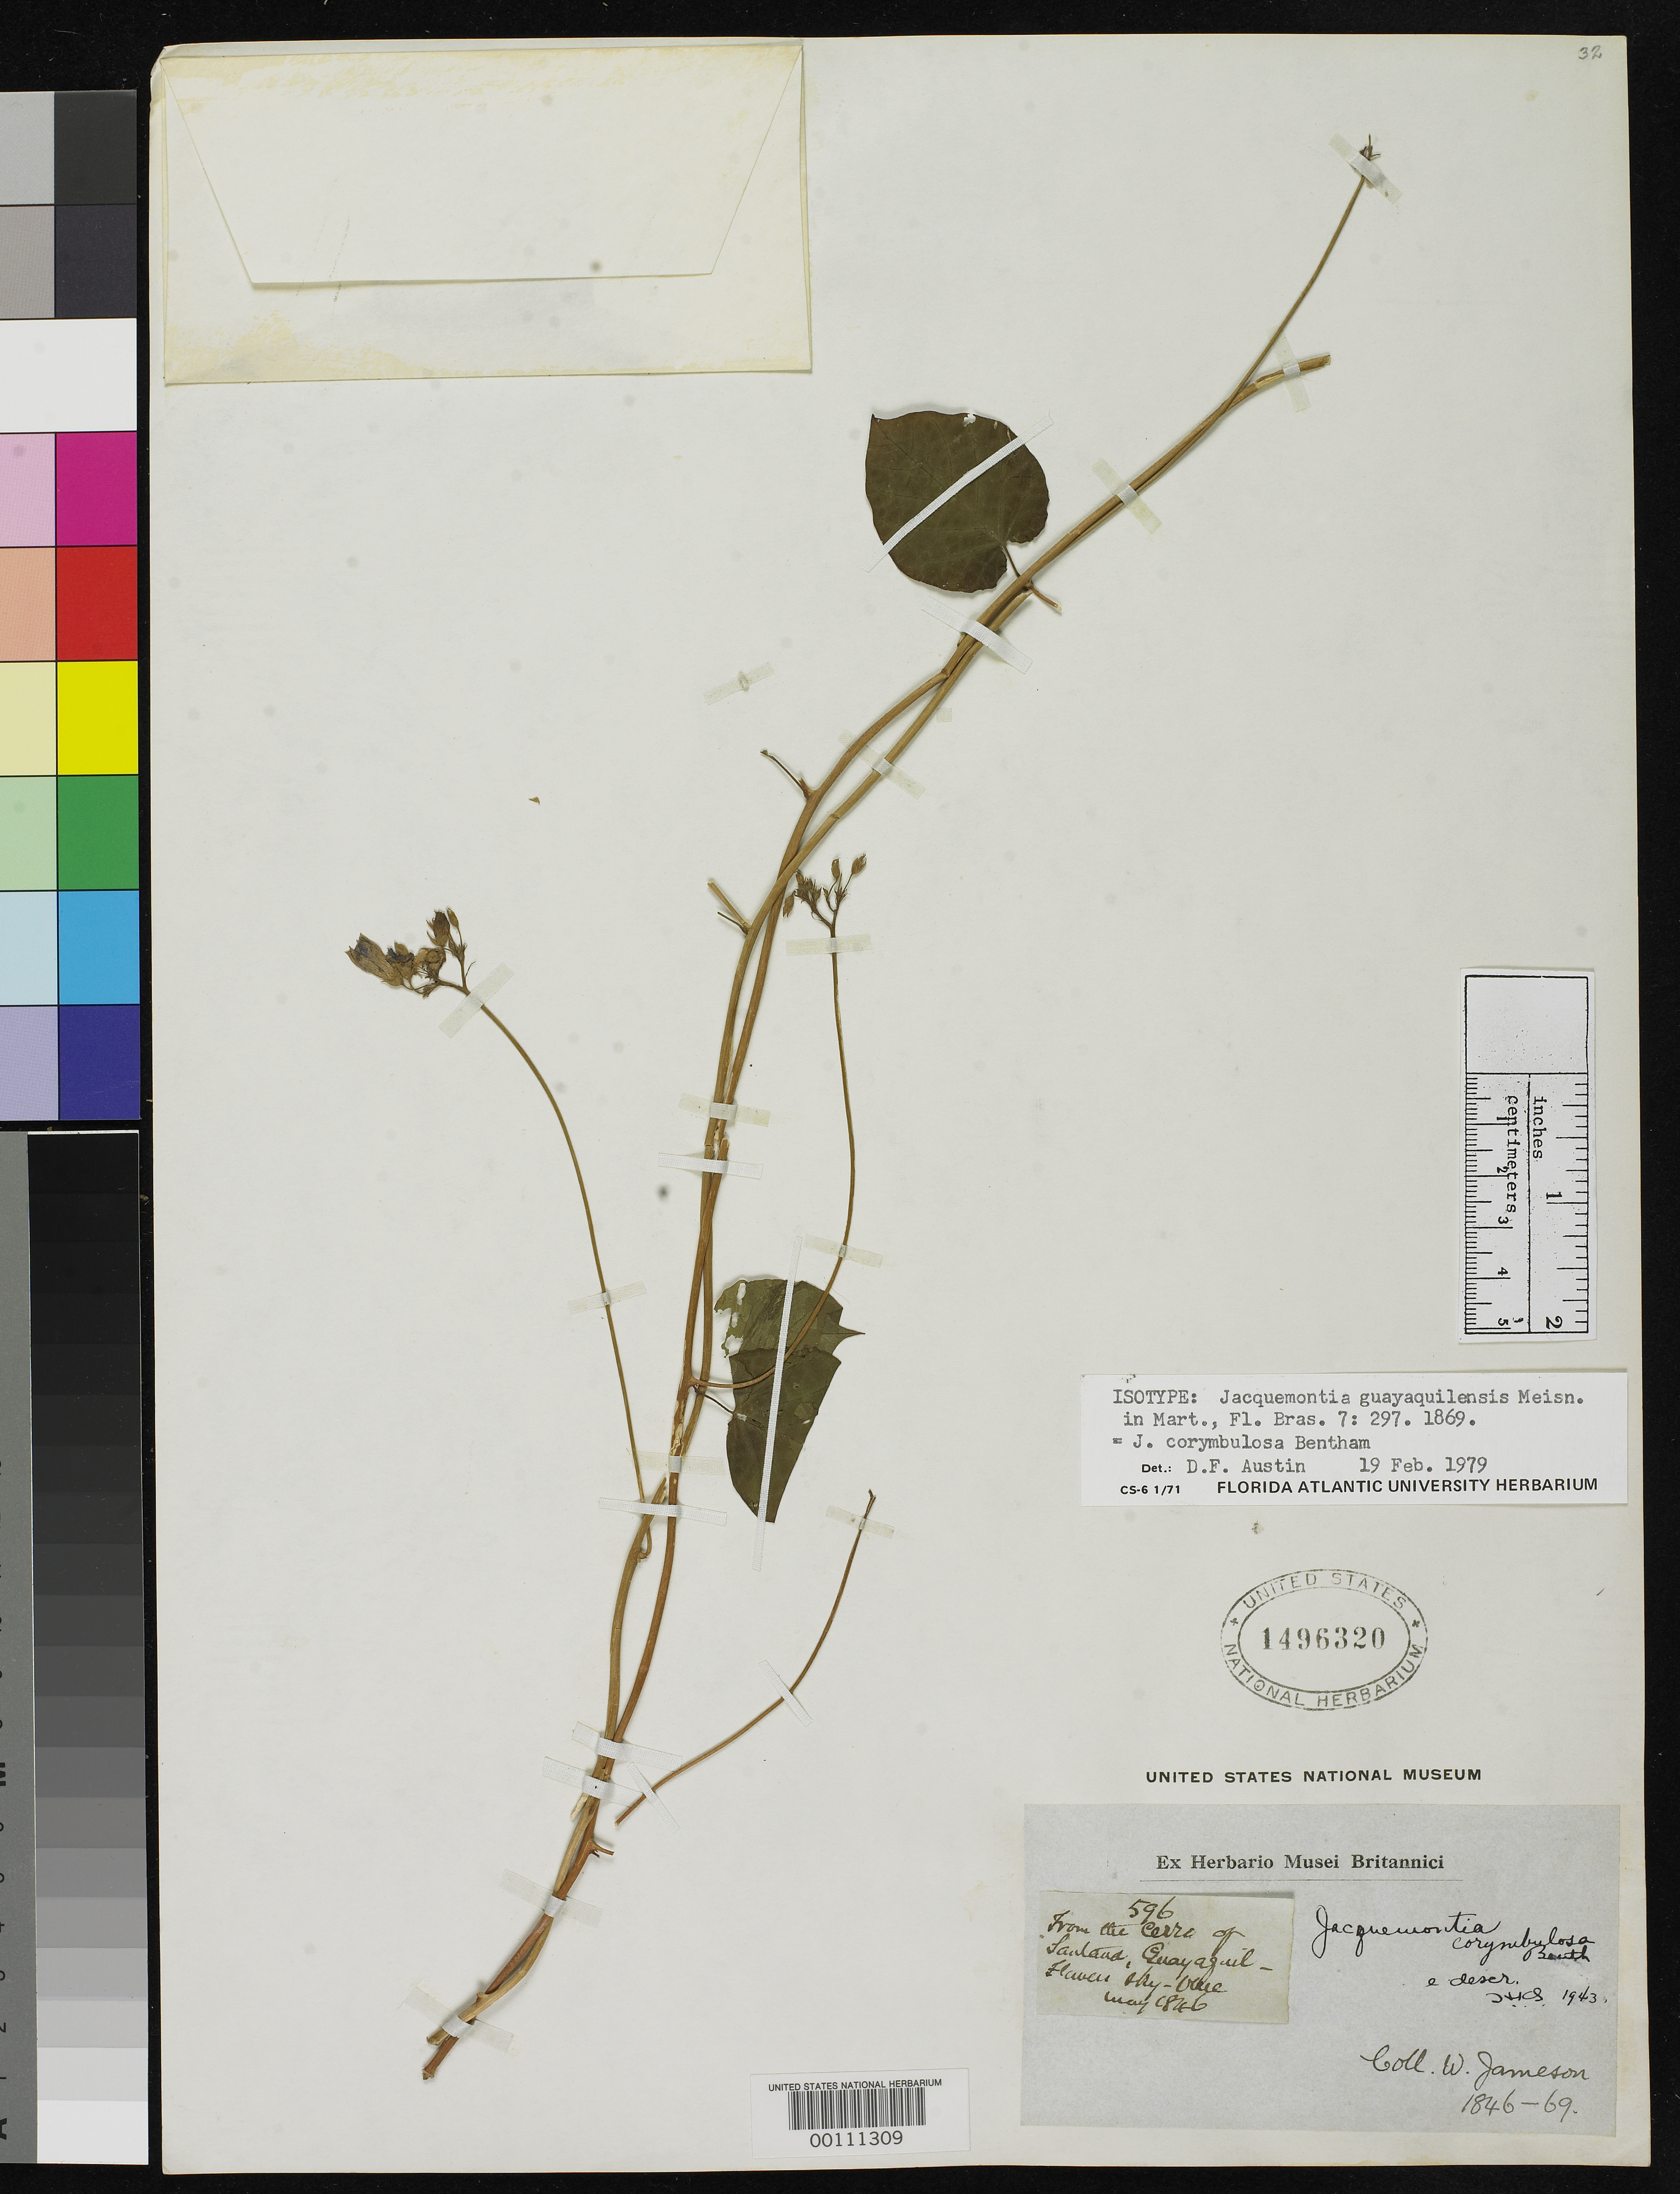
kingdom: Plantae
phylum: Tracheophyta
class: Magnoliopsida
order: Solanales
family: Convolvulaceae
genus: Jacquemontia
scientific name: Jacquemontia guayaquilensis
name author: Meisn. in Mart.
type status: Isotype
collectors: W. Jameson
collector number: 596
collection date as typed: May 1846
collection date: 1846-05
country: Ecuador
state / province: Guayas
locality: Santana Hill.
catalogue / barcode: US 1496320